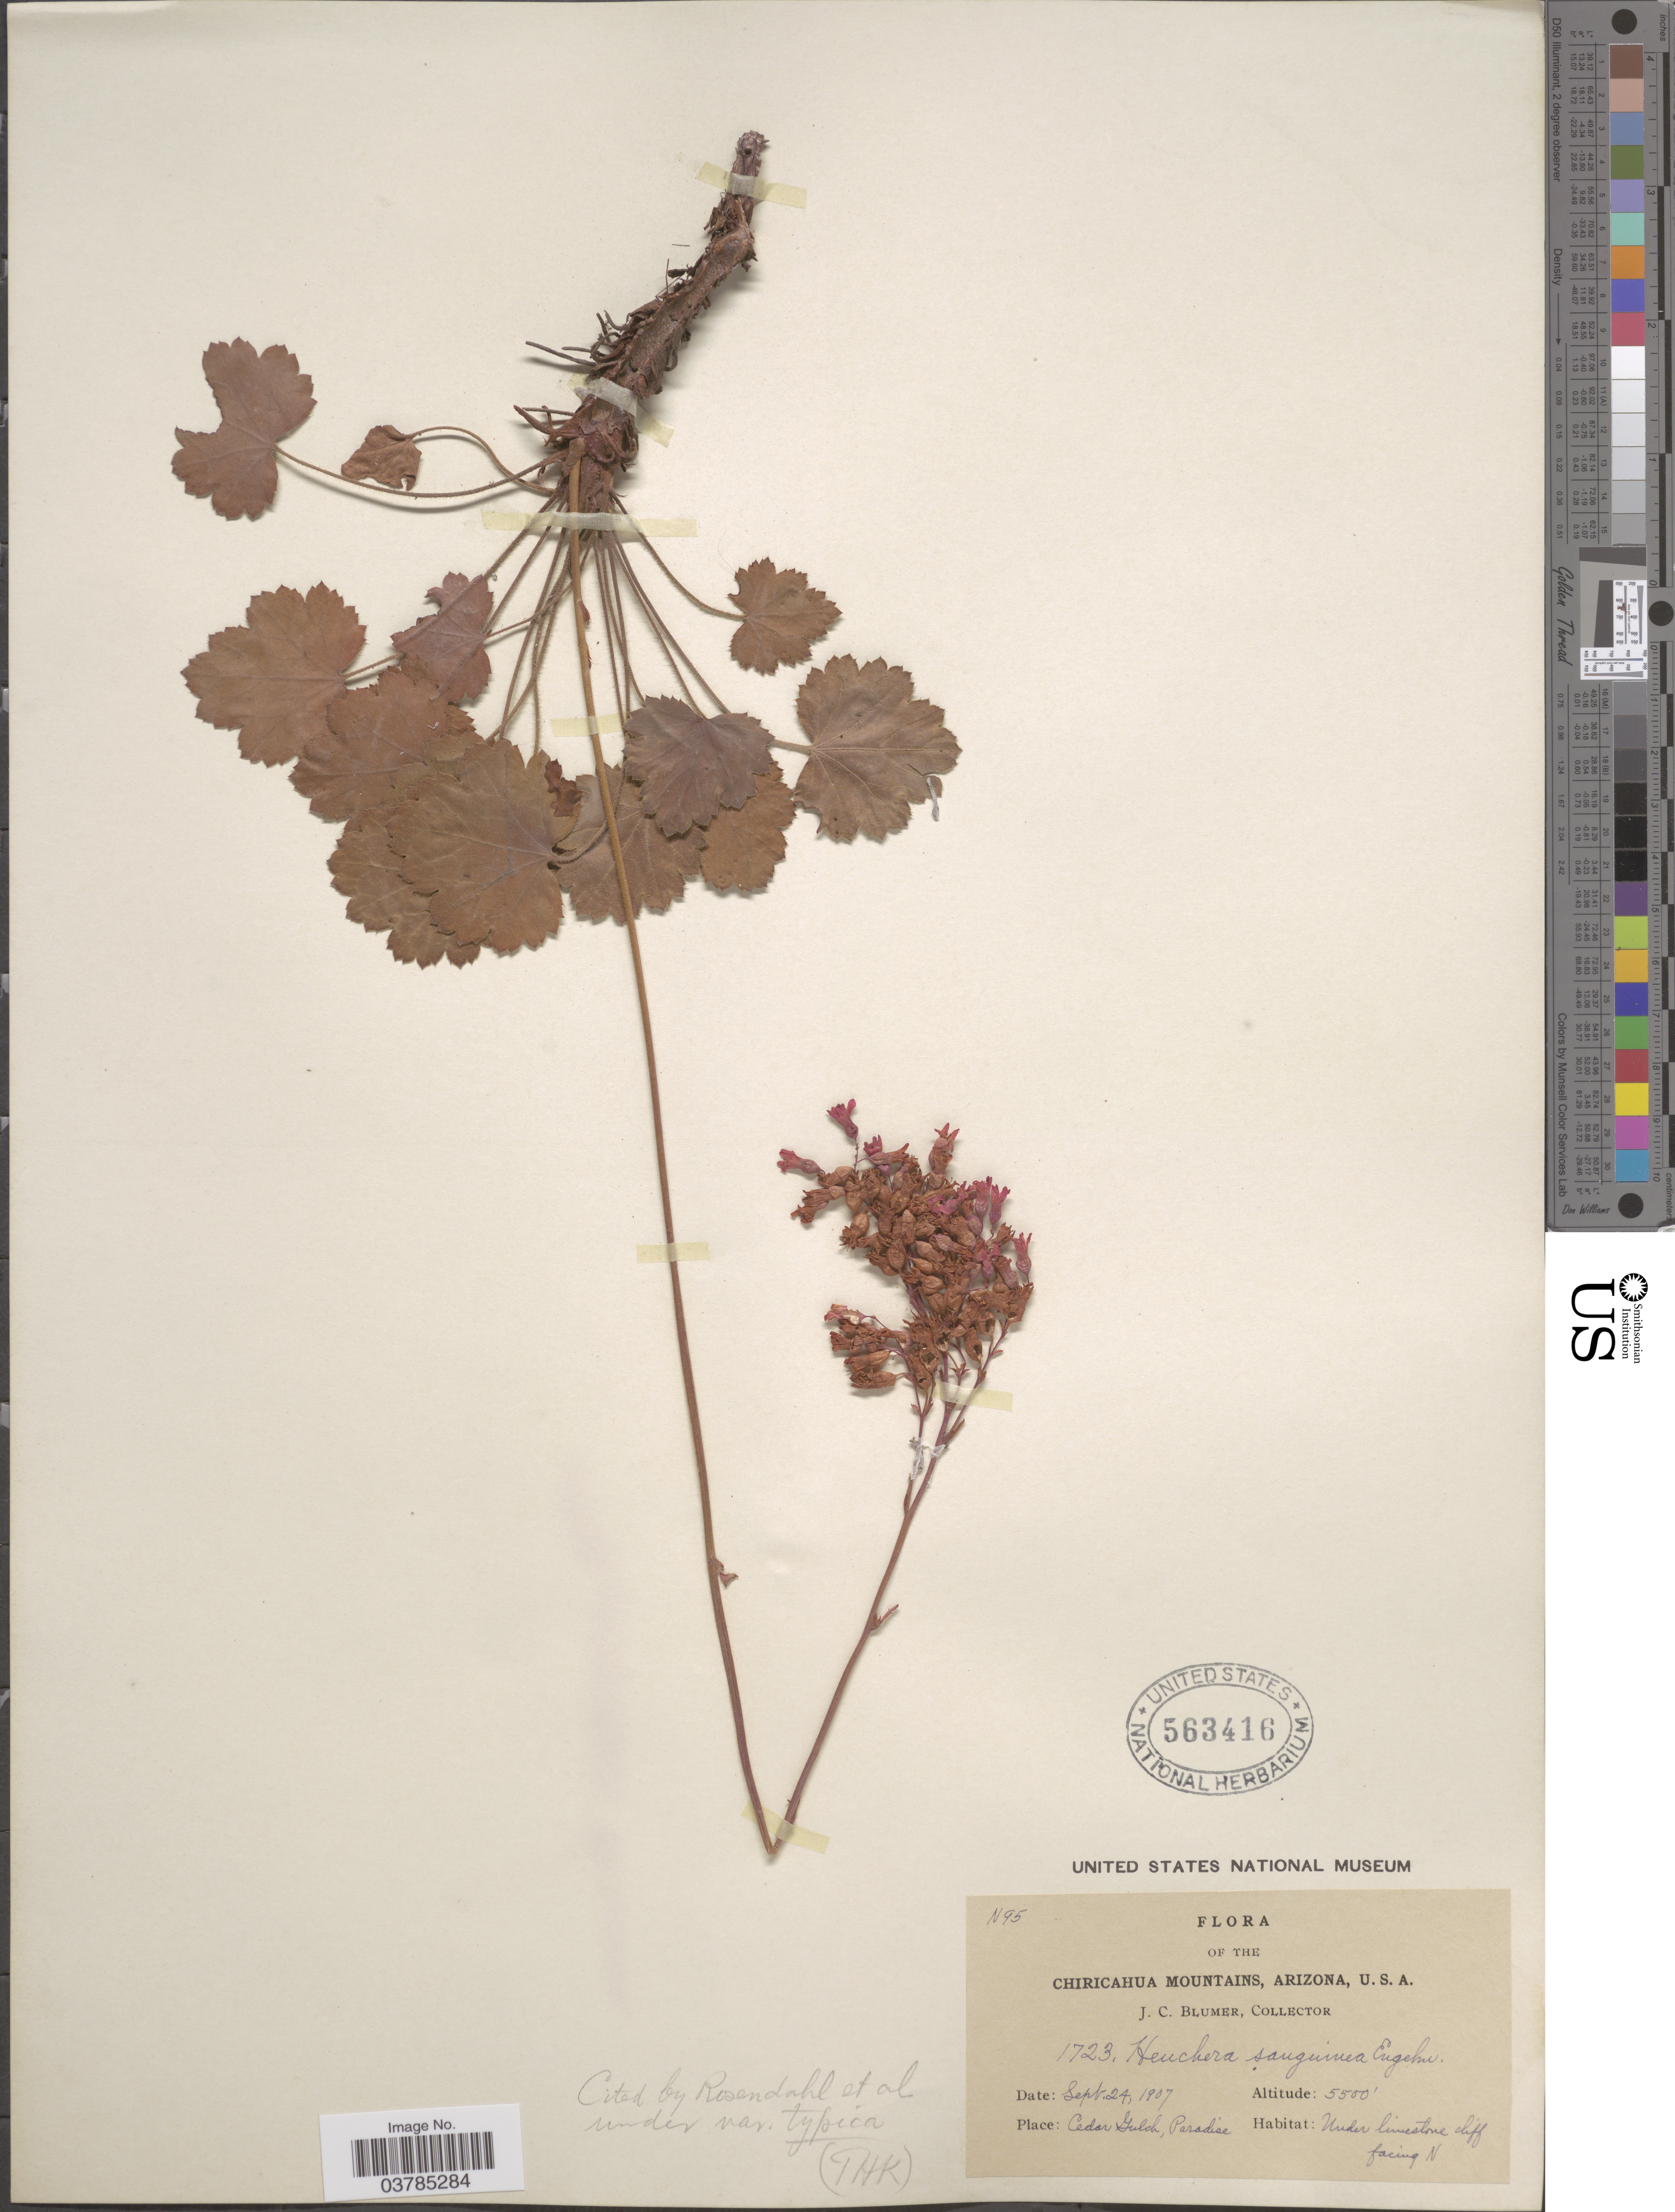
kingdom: Plantae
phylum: Tracheophyta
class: Magnoliopsida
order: Saxifragales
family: Saxifragaceae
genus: Heuchera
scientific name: Heuchera sanguinea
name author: Engelm.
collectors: J. C. Blumer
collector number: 1723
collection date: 1907-09-24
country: United States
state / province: Arizona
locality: The Chiricahua Mountains. Cedar Gulch, Paradise. Under limestone cliff facing N.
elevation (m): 1676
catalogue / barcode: US 563416